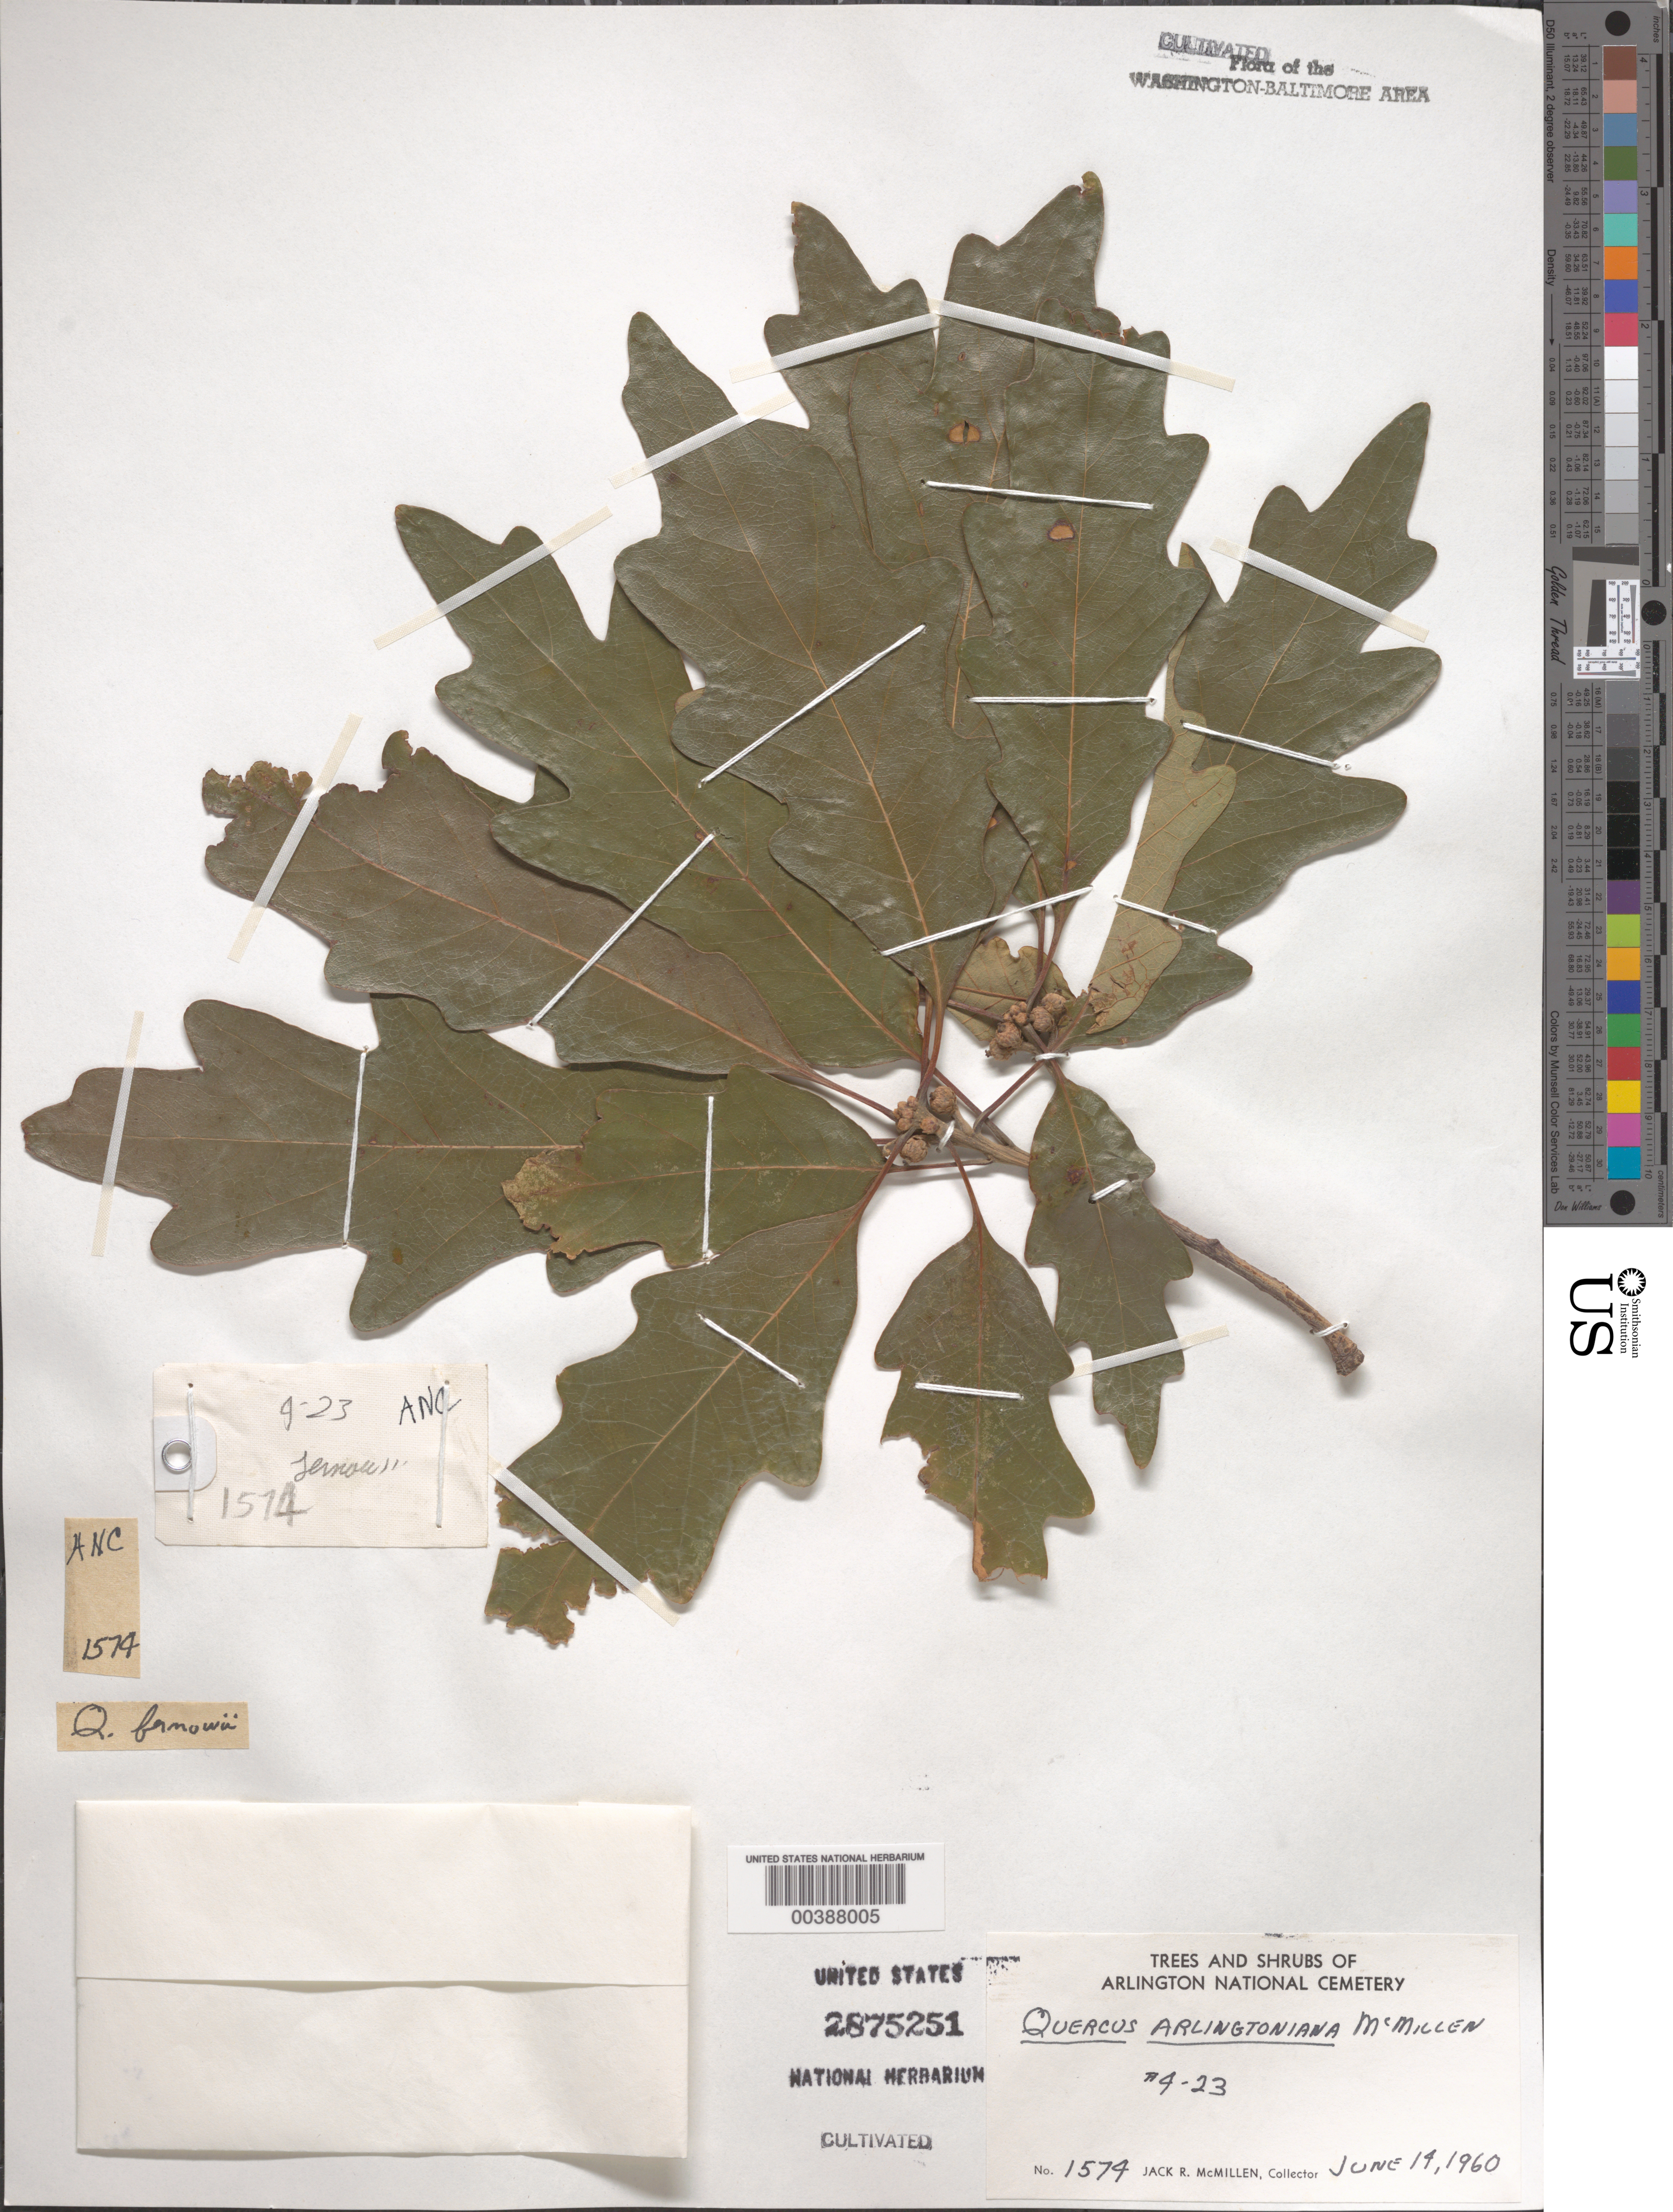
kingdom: Plantae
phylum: Tracheophyta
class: Magnoliopsida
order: Fagales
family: Fagaceae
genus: Quercus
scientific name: Quercus x arlingtoniana McMillen ined.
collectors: J. McMillen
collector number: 1574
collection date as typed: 14 Jun 1960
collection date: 1960-06-14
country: United States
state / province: Virginia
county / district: Arlington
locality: Arlington National Cemetery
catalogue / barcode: US 2875251